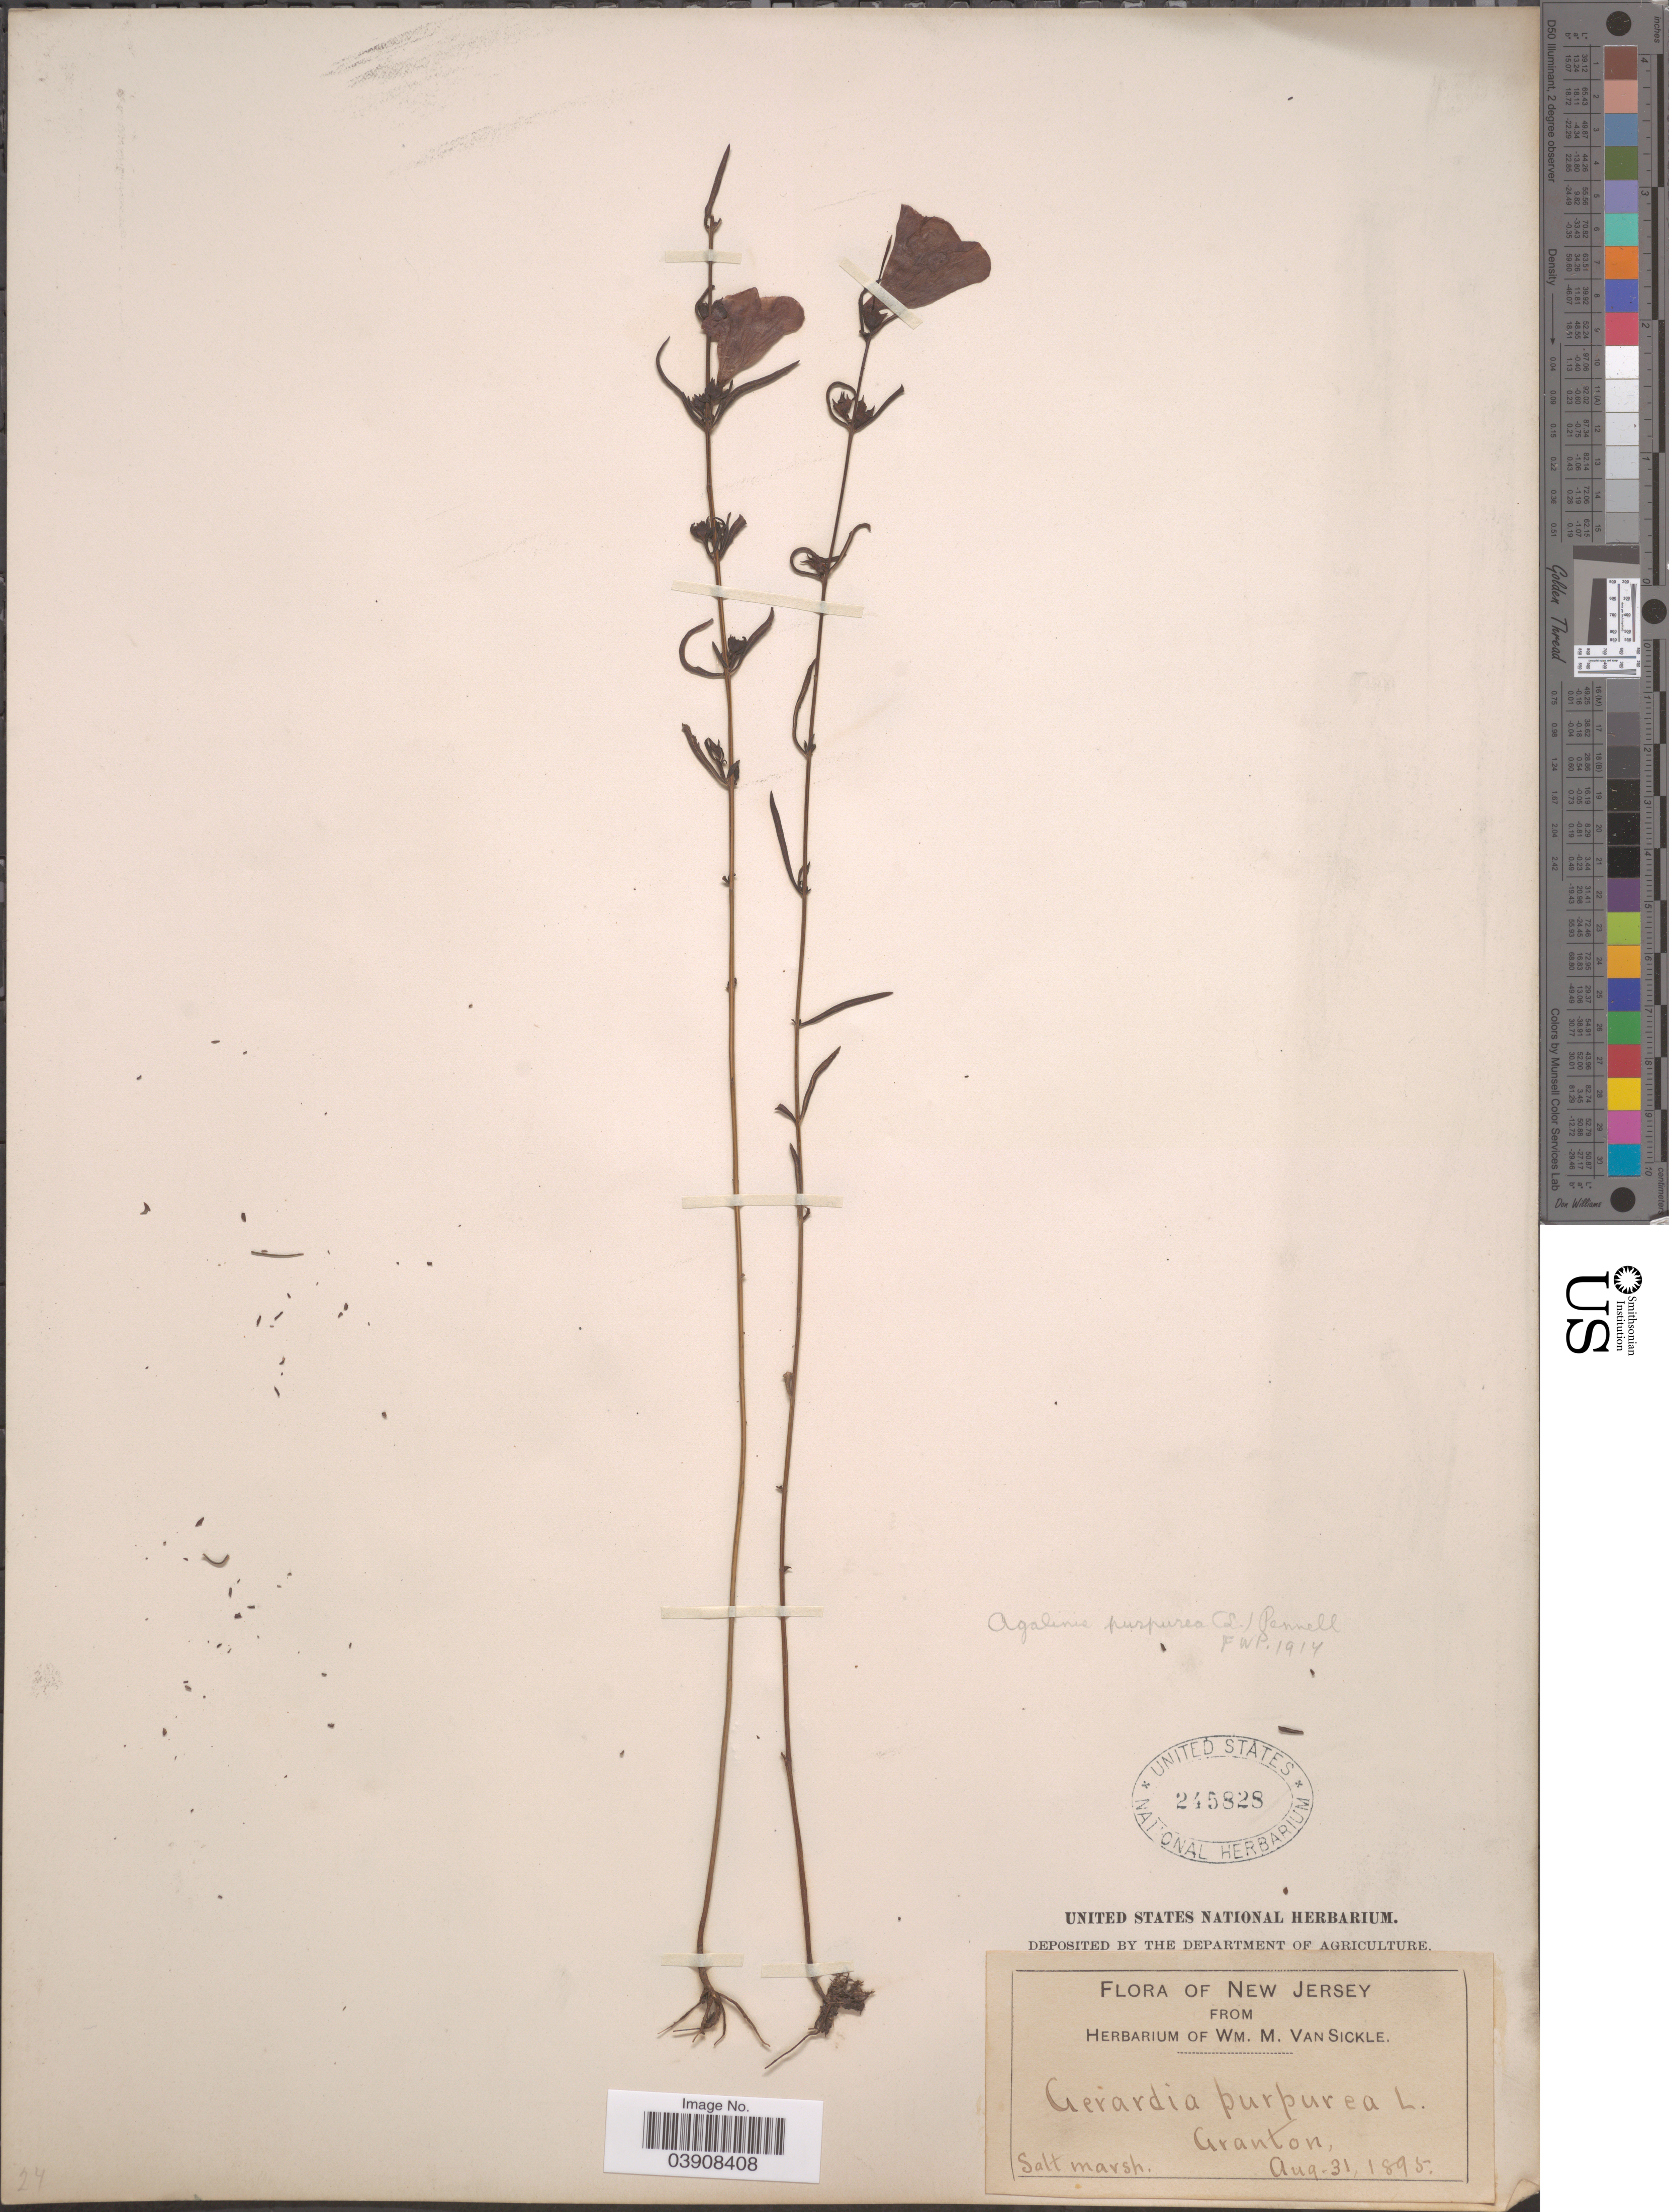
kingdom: Plantae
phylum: Tracheophyta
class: Magnoliopsida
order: Lamiales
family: Orobanchaceae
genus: Agalinis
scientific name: Agalinis purpurea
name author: (L.) Pennell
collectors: ex herb. Wm. M. Van Sickle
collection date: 1895-08-31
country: United States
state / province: New Jersey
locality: Granton.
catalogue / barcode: US 245828